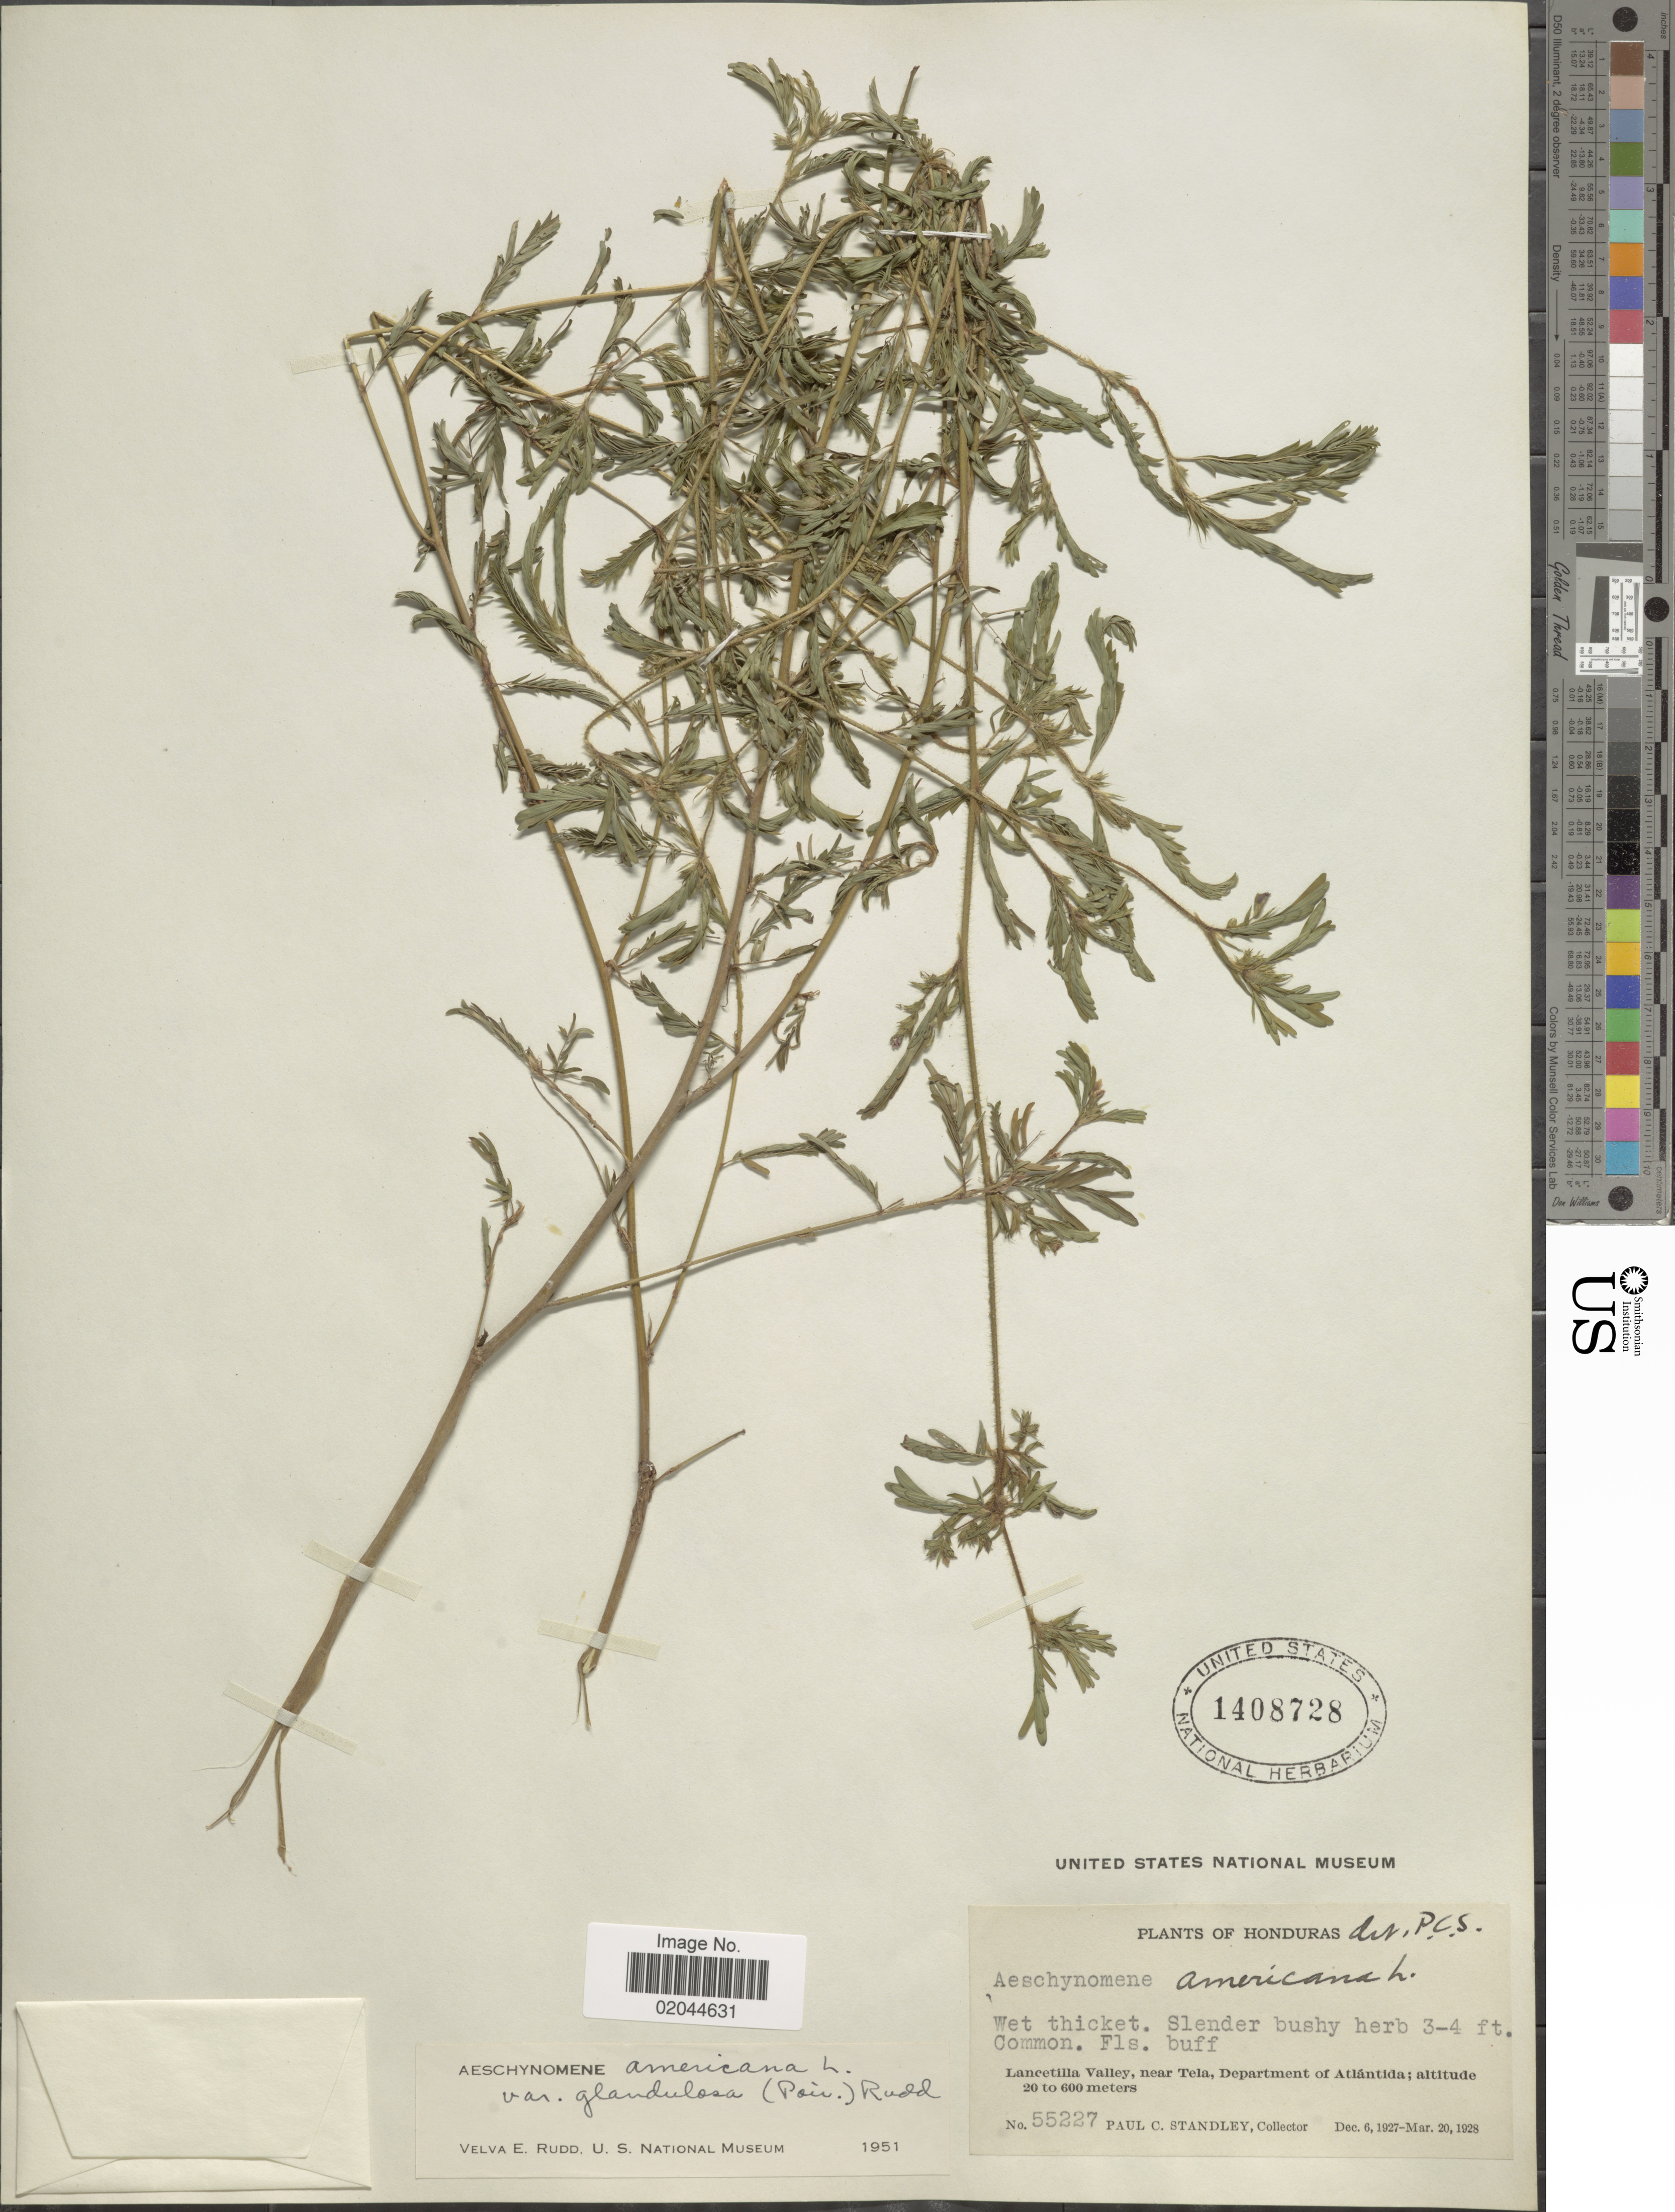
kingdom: Plantae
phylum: Tracheophyta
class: Magnoliopsida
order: Fabales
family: Fabaceae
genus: Aeschynomene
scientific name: Aeschynomene americana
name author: L.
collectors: P. C. Standley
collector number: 55227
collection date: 1927-12-06/1928-03-20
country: Honduras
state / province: Atlántida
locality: Wet thicket, Lancetilla Valley, near Tela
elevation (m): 20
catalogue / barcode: US 1408728